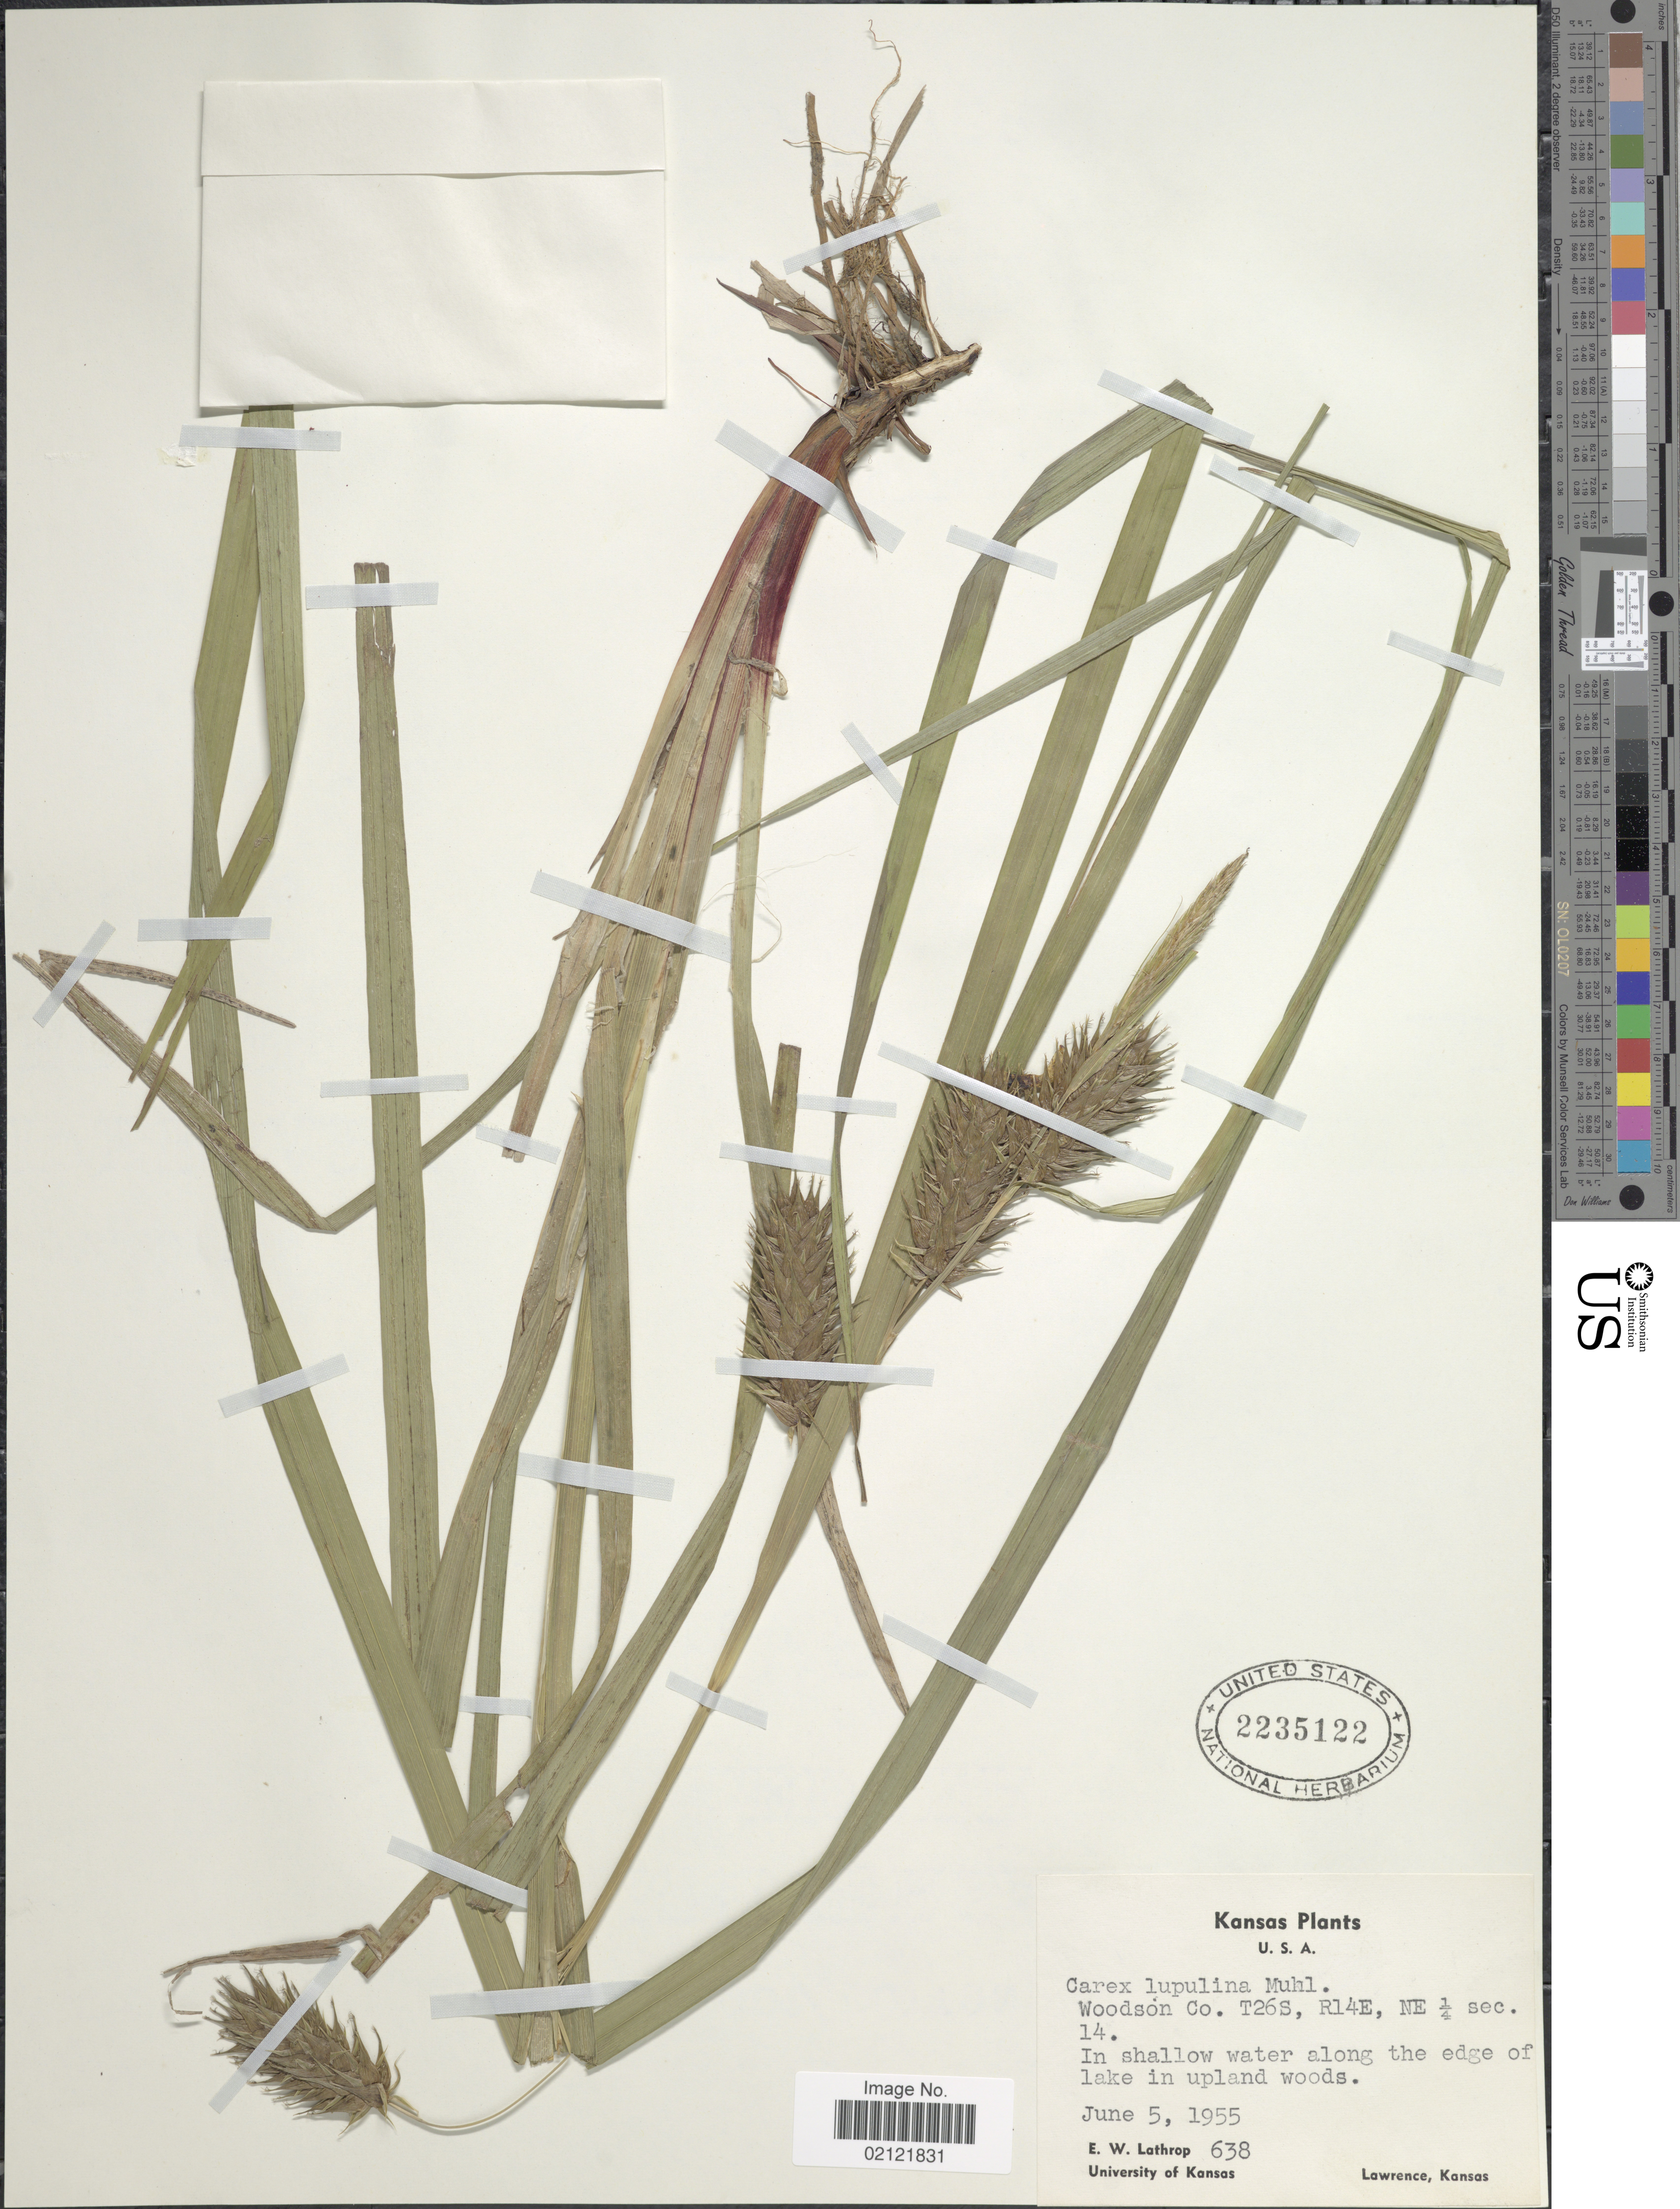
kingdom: Plantae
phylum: Tracheophyta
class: Liliopsida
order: Poales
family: Cyperaceae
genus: Carex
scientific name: Carex lupulina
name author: Muhl. ex Willd.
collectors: E. W. Lathrop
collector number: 638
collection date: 1955-06-05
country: United States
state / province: Kansas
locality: Woodson Co. T26S, R14E, NE ¼ sec. 14. In shallow water along the edge of lake in upland woods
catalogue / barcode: US 2235122